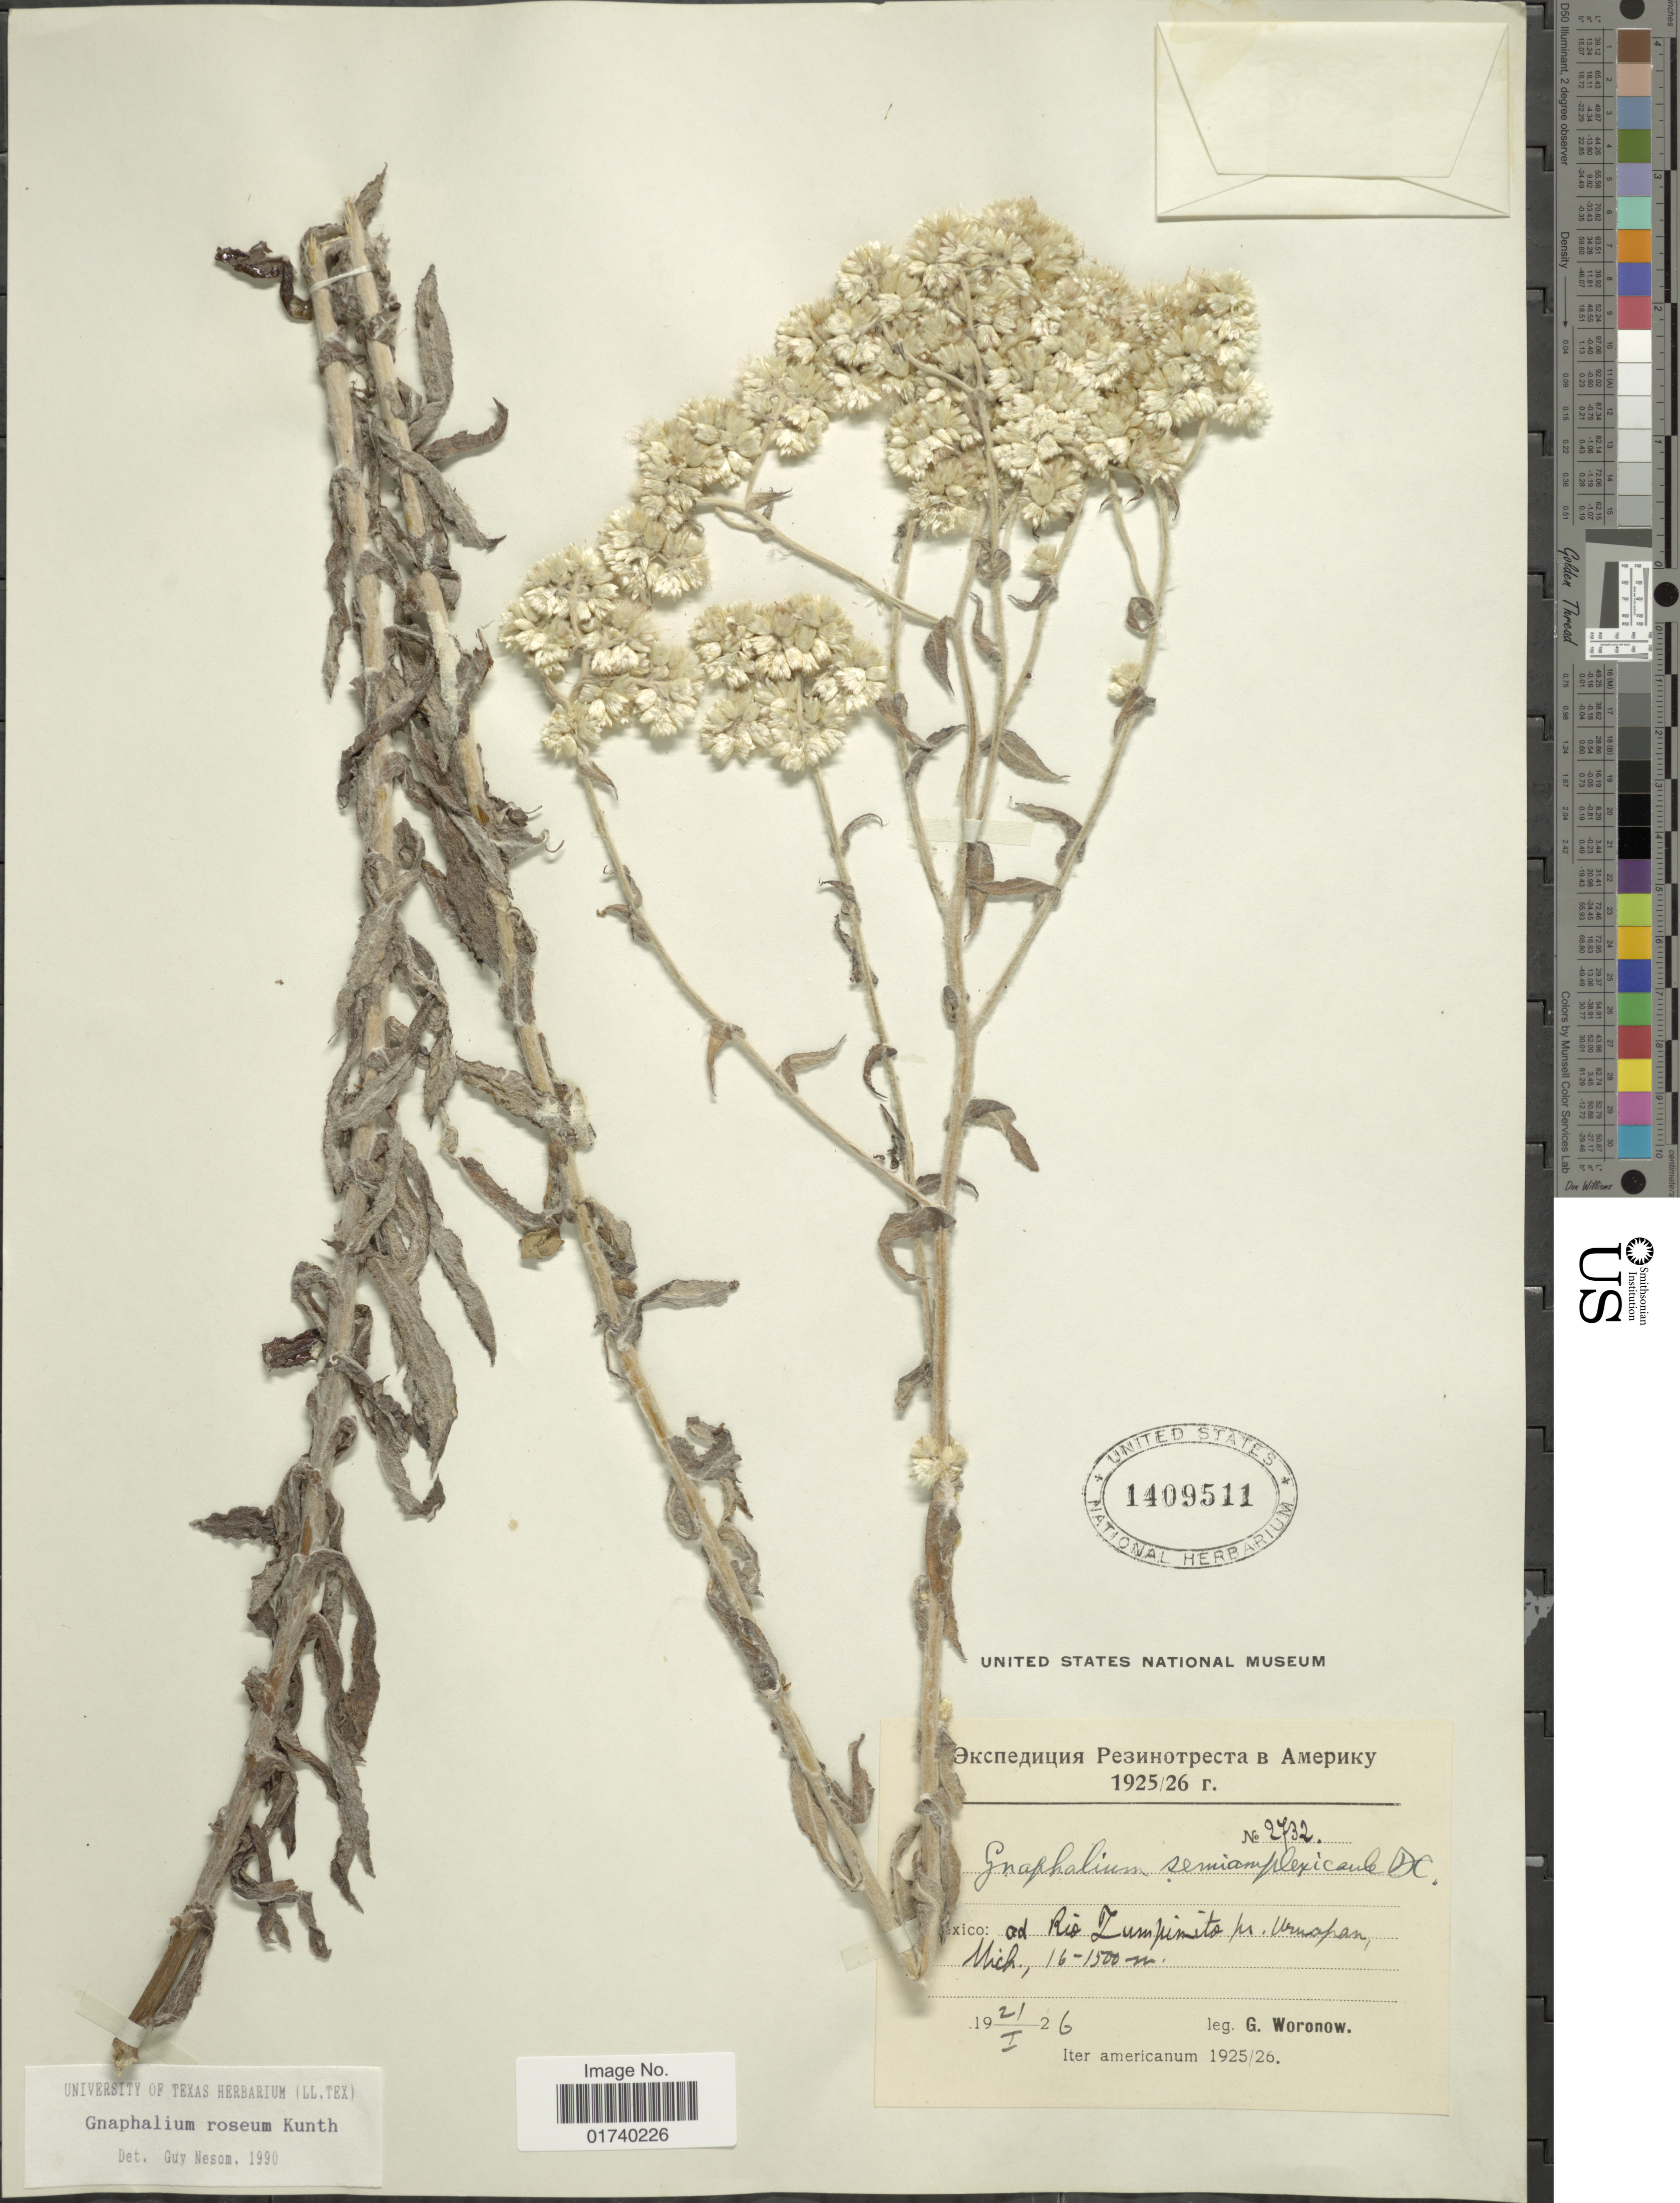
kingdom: Plantae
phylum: Tracheophyta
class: Magnoliopsida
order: Asterales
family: Asteraceae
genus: Pseudognaphalium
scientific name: Pseudognaphalium roseum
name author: (Kunth) Anderb.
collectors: G. Woronow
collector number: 2732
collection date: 1926-01-21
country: Mexico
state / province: Michoacán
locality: Rio Zumpinito pr. Urupan.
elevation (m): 160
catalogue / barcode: US 1409511